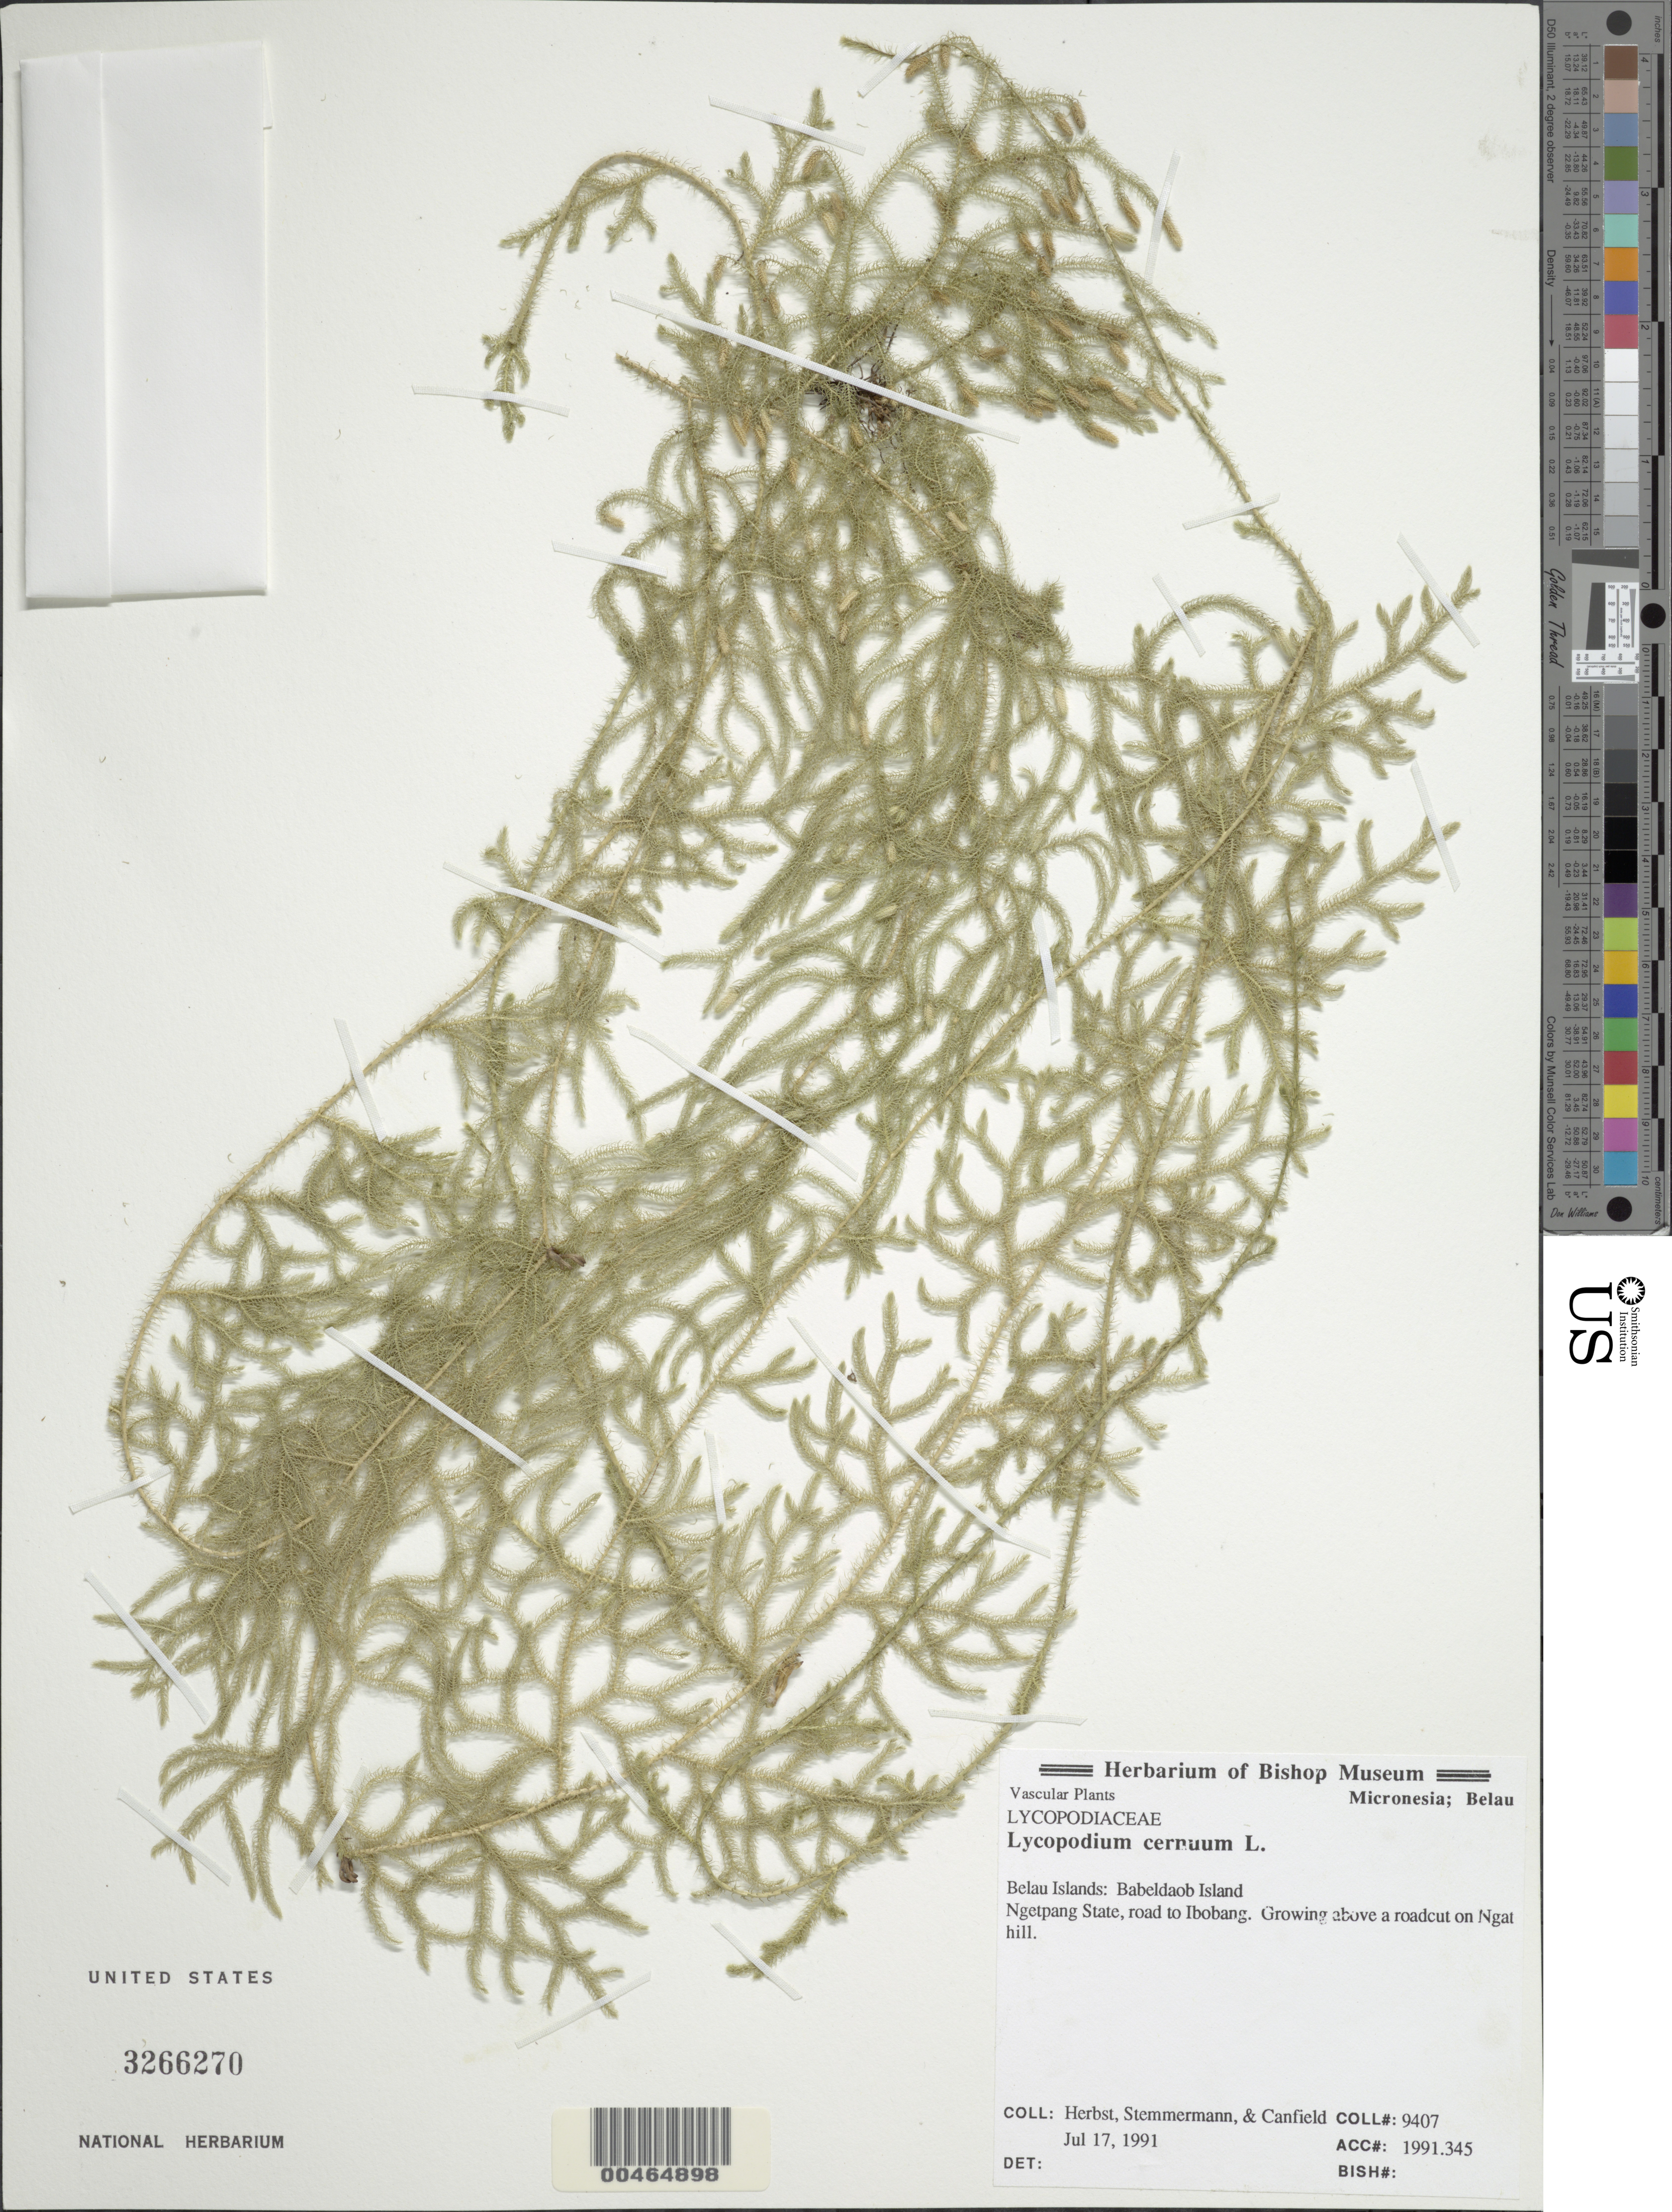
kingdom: Plantae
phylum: Tracheophyta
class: Lycopodiopsida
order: Lycopodiales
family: Lycopodiaceae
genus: Palhinhaea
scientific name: Palhinhaea cernua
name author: (L.) Vasc. & Franco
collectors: -. Herbst, -. Stemmermann & -. Canfield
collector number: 9407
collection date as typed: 17 Jul 1991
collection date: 1991-07-17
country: Palau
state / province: Ngatpang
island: Babeldaob [Babelthuap]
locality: Road to Ibobang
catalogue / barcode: US 3266270